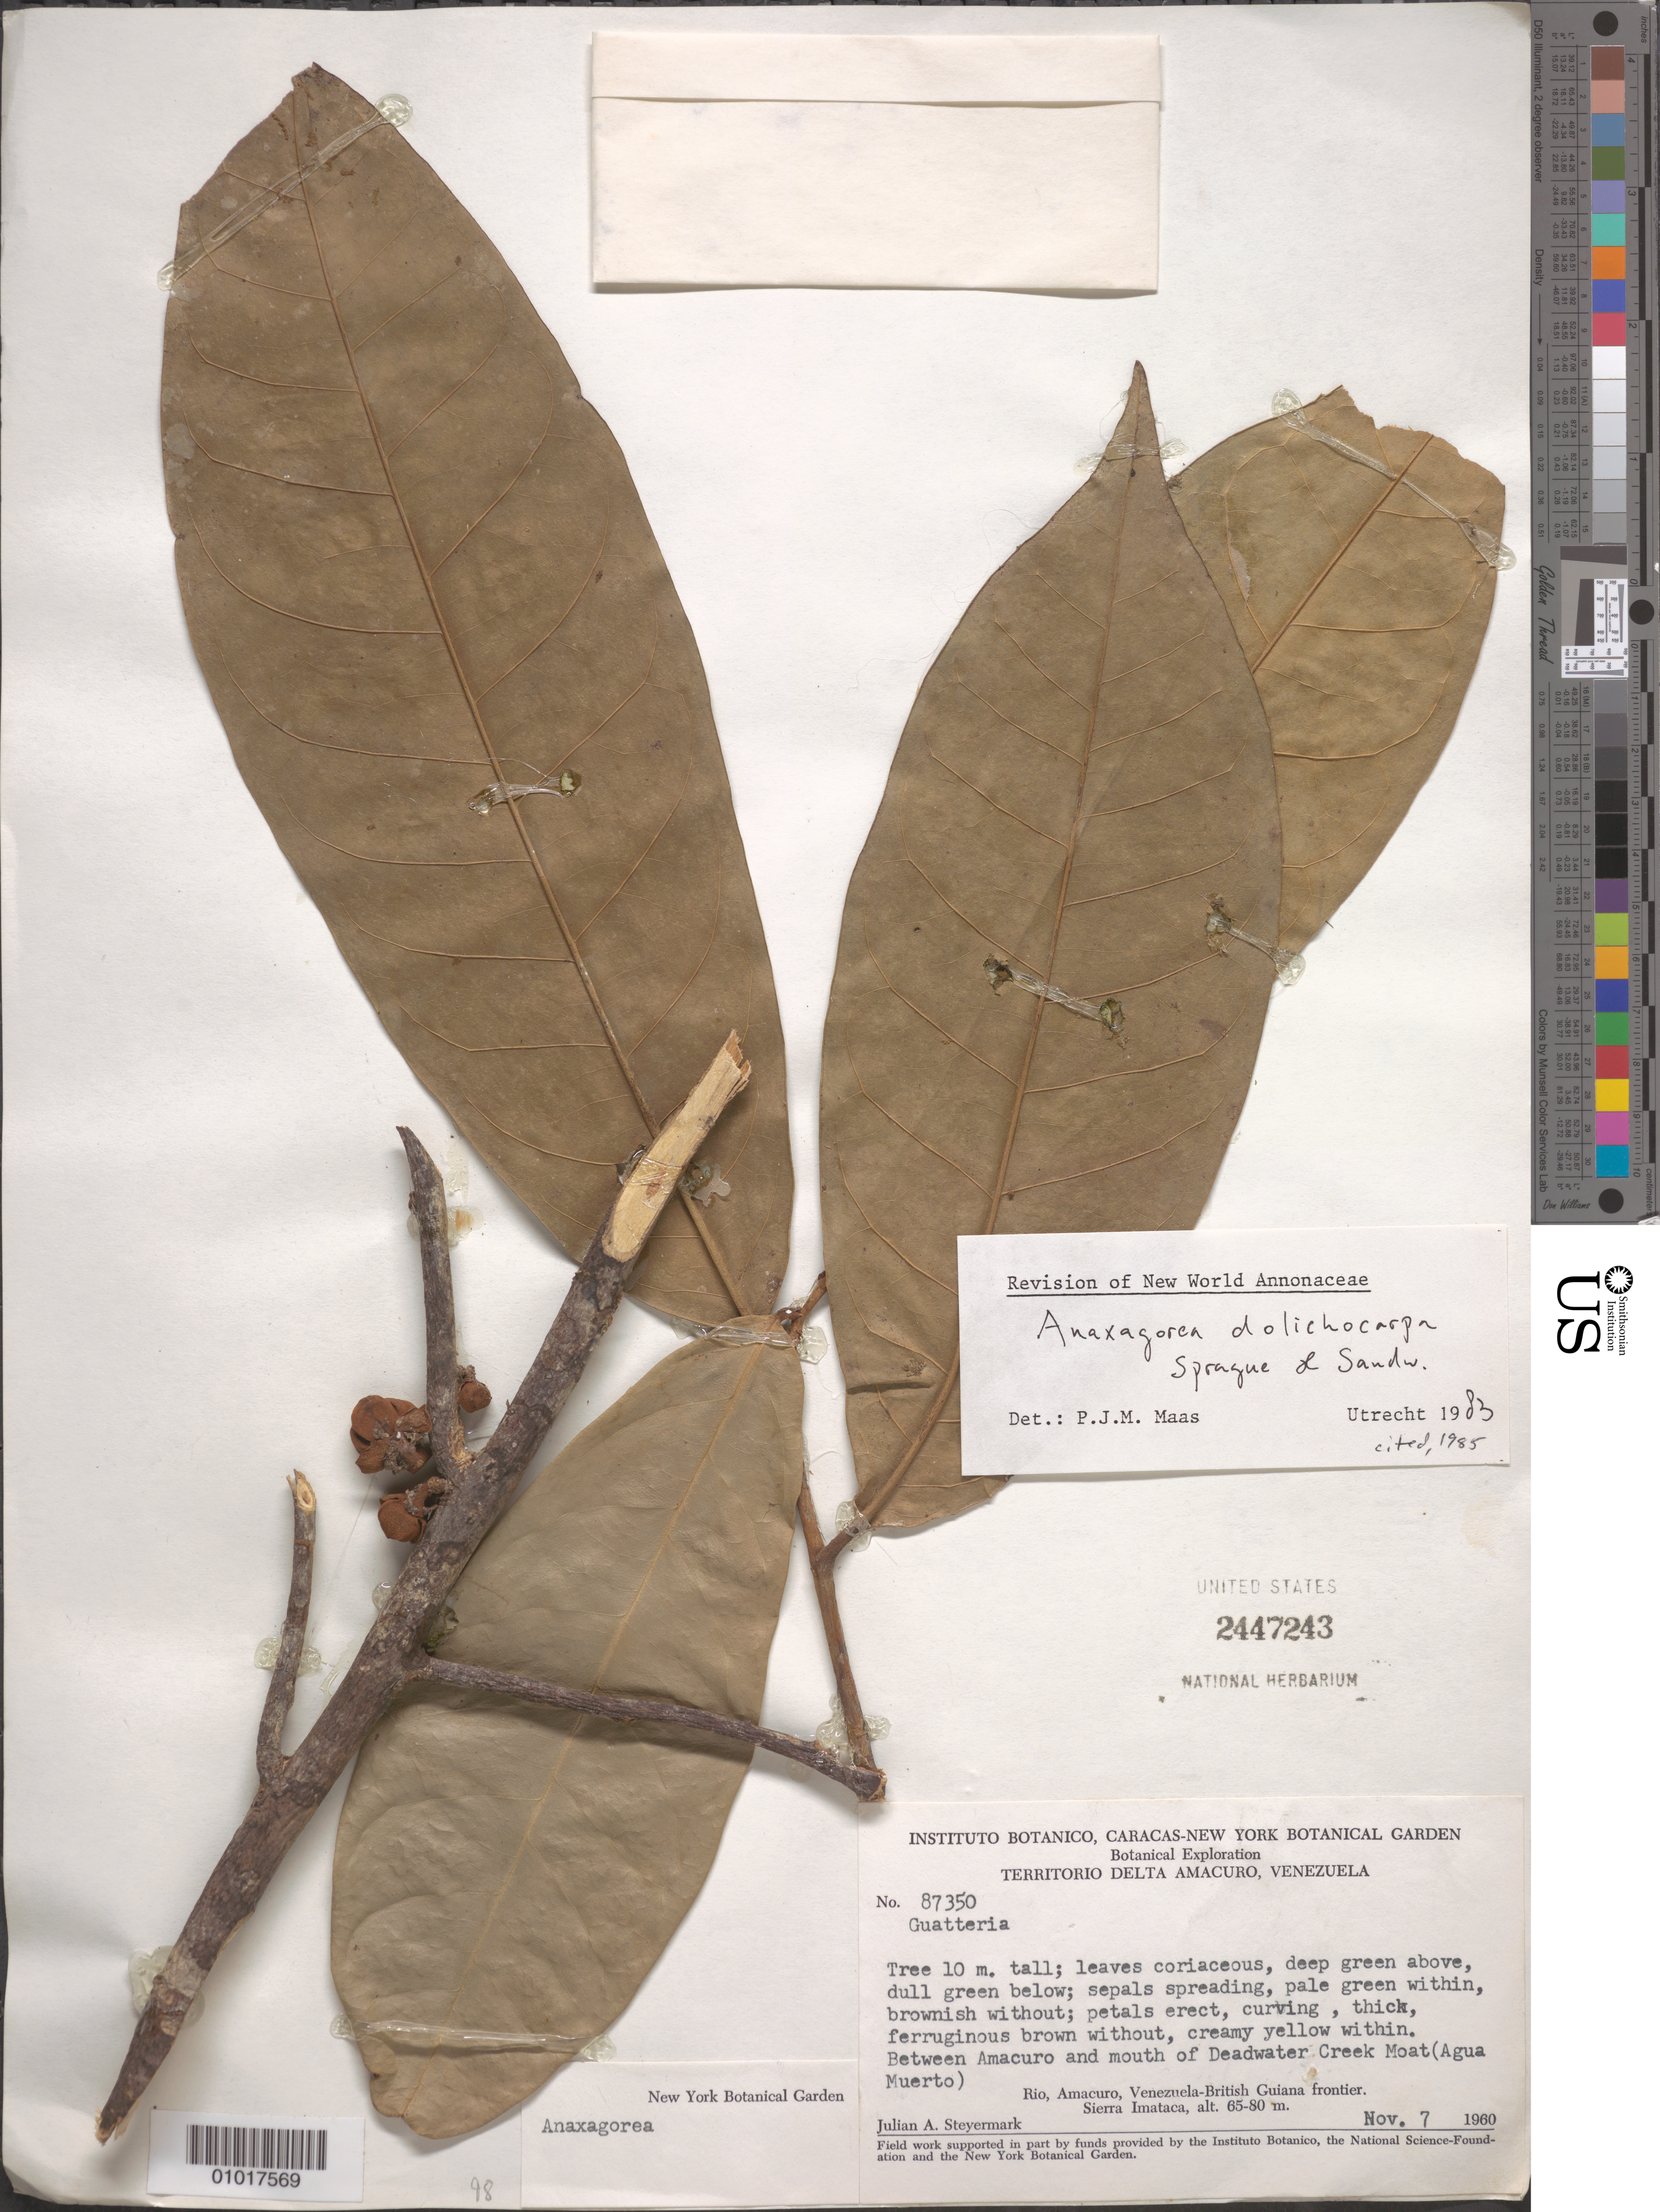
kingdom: Plantae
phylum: Tracheophyta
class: Magnoliopsida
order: Magnoliales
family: Annonaceae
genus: Anaxagorea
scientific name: Anaxagorea dolichocarpa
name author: Sprague & Sandwith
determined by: Maas, Paul J. M.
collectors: J. Steyermark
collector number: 87350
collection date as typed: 7-Nov-60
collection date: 1960-11-07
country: Venezuela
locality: Rio, Amacura, Venezuela-British Guiana frontier. Sierra Imataca. Between Amacuro and mouth of Deadwater Creek Moat (Agua Muerto)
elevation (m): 65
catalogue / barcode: US 2447243